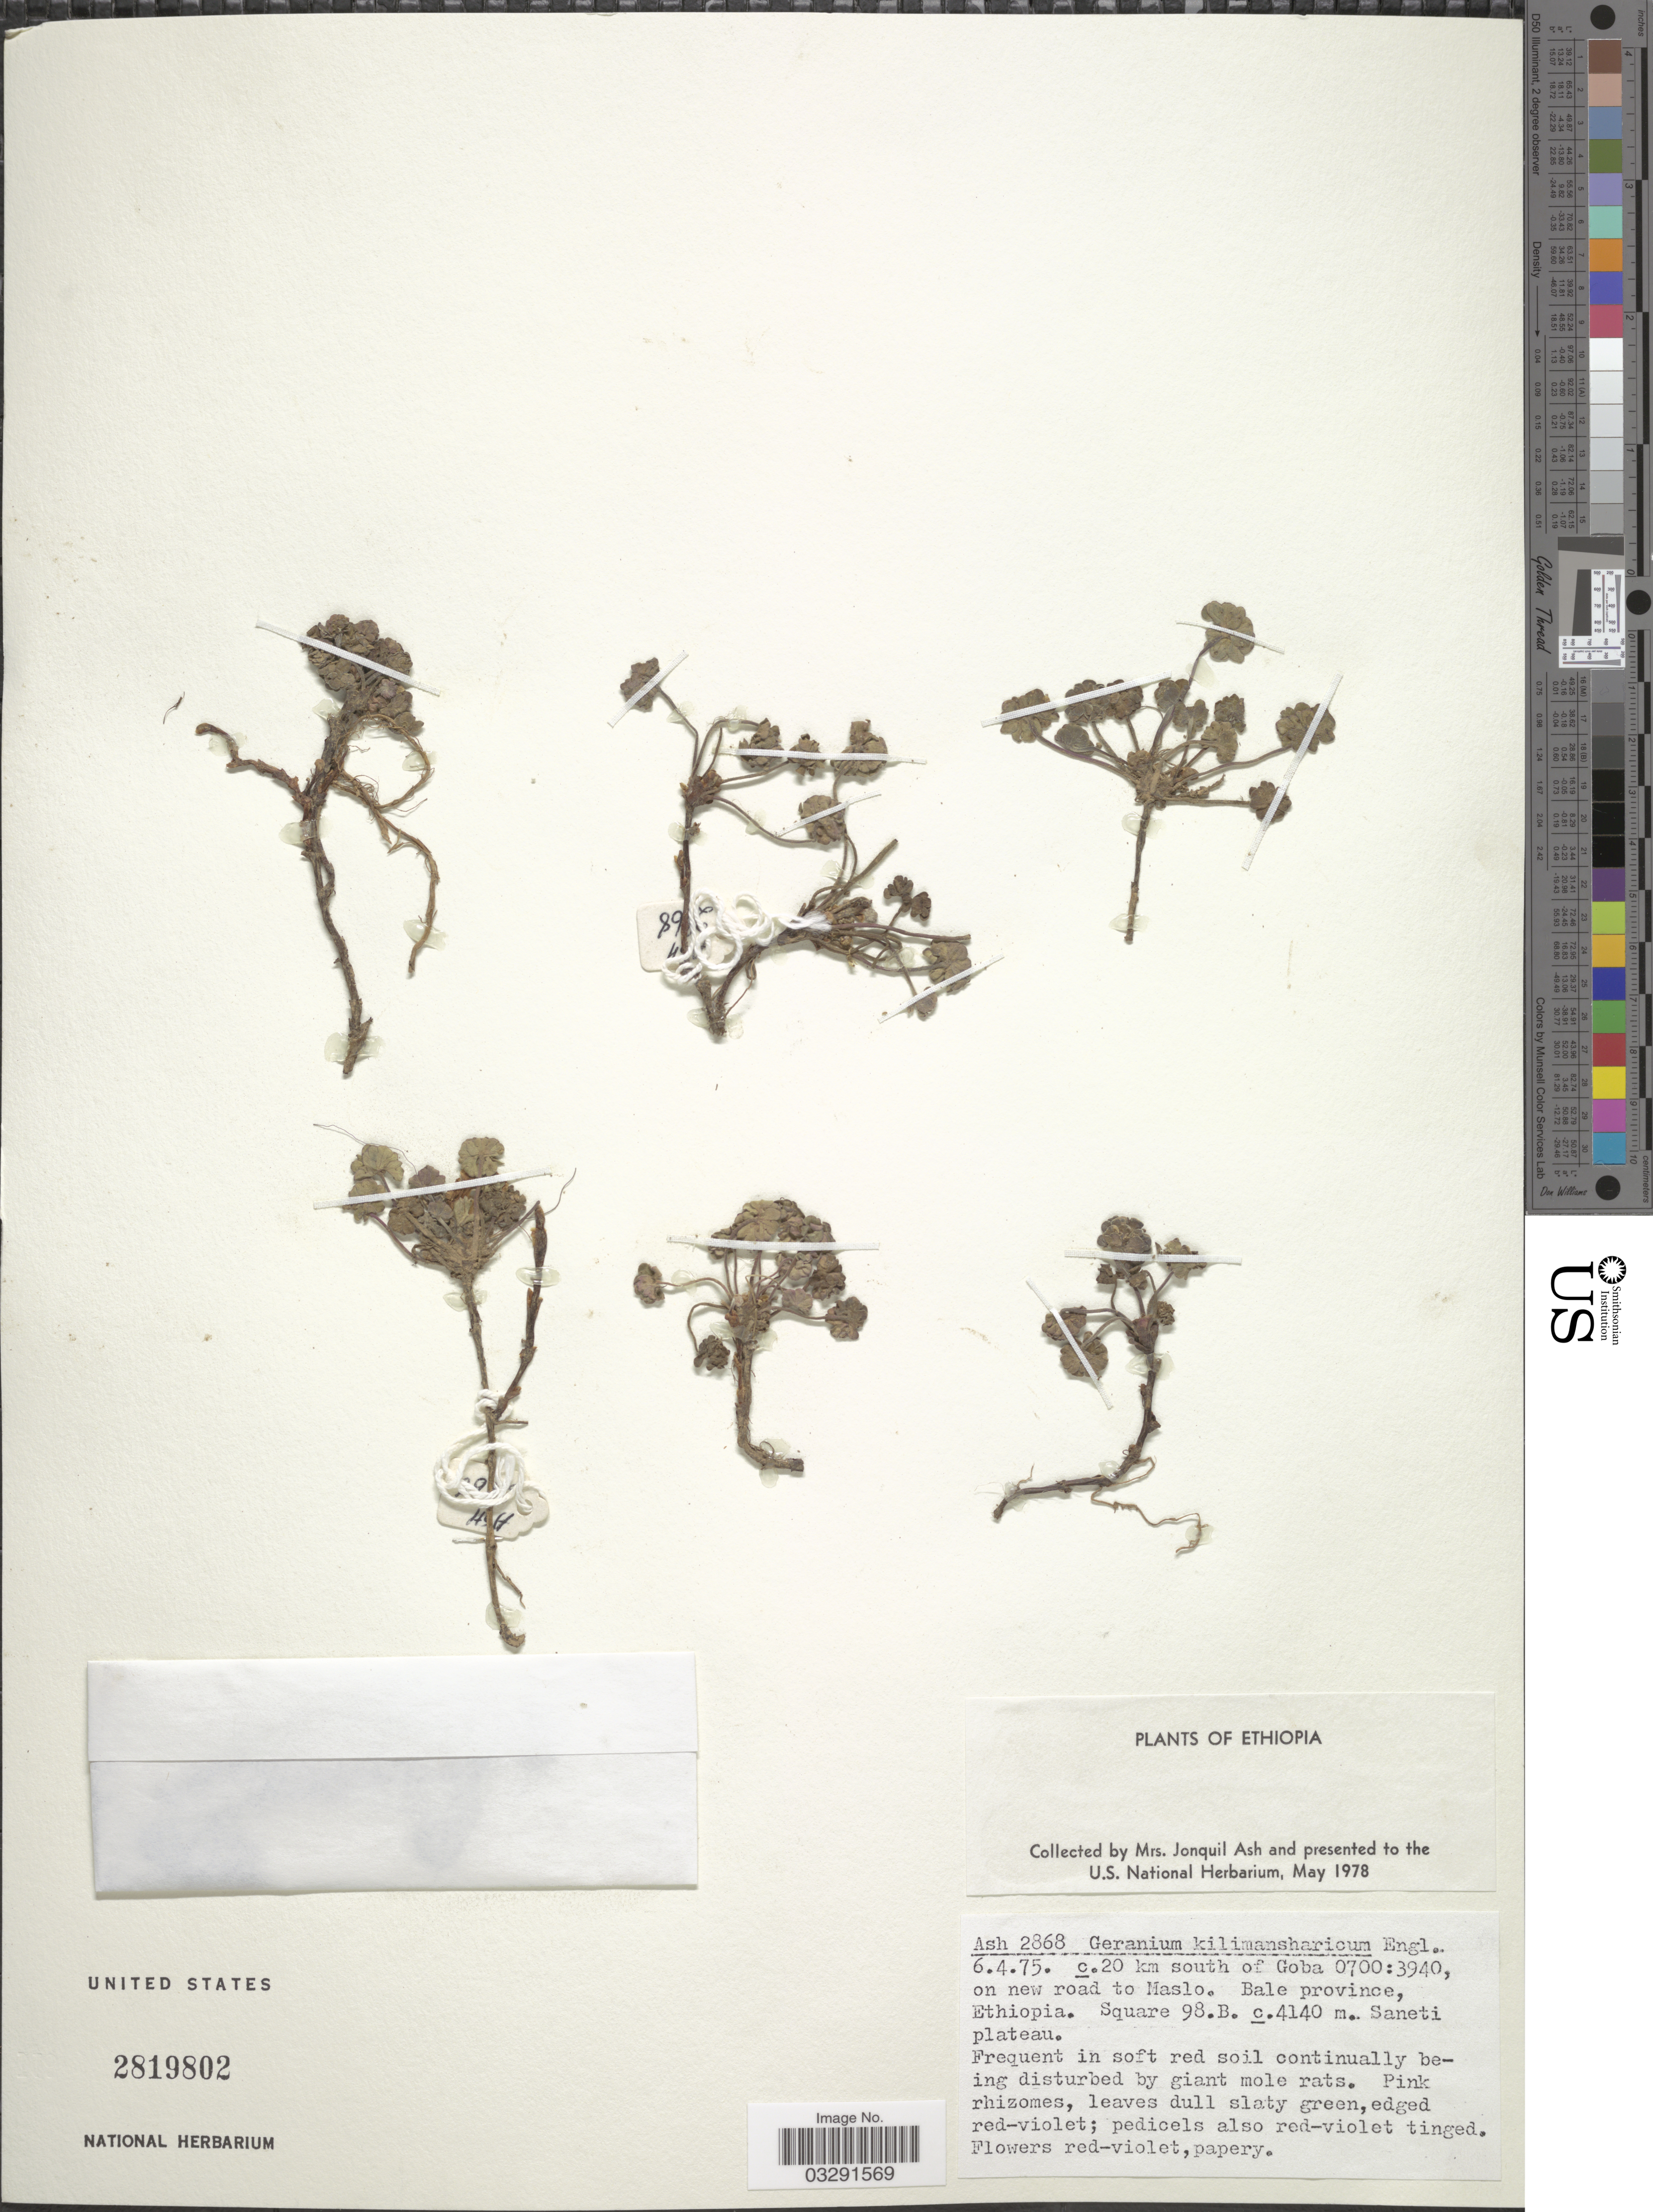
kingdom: Plantae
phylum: Tracheophyta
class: Magnoliopsida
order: Geraniales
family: Geraniaceae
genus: Geranium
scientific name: Geranium kilimandscharicum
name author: Engl.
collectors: J. Ash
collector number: Ash 2868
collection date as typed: Transcribed d/m/y: 6/4/75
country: Ethiopia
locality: C. 20 km south of Goba 0700:3940, on new road to Maslo. Bale province. Square 98.B.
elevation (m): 4140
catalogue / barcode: US 2819802